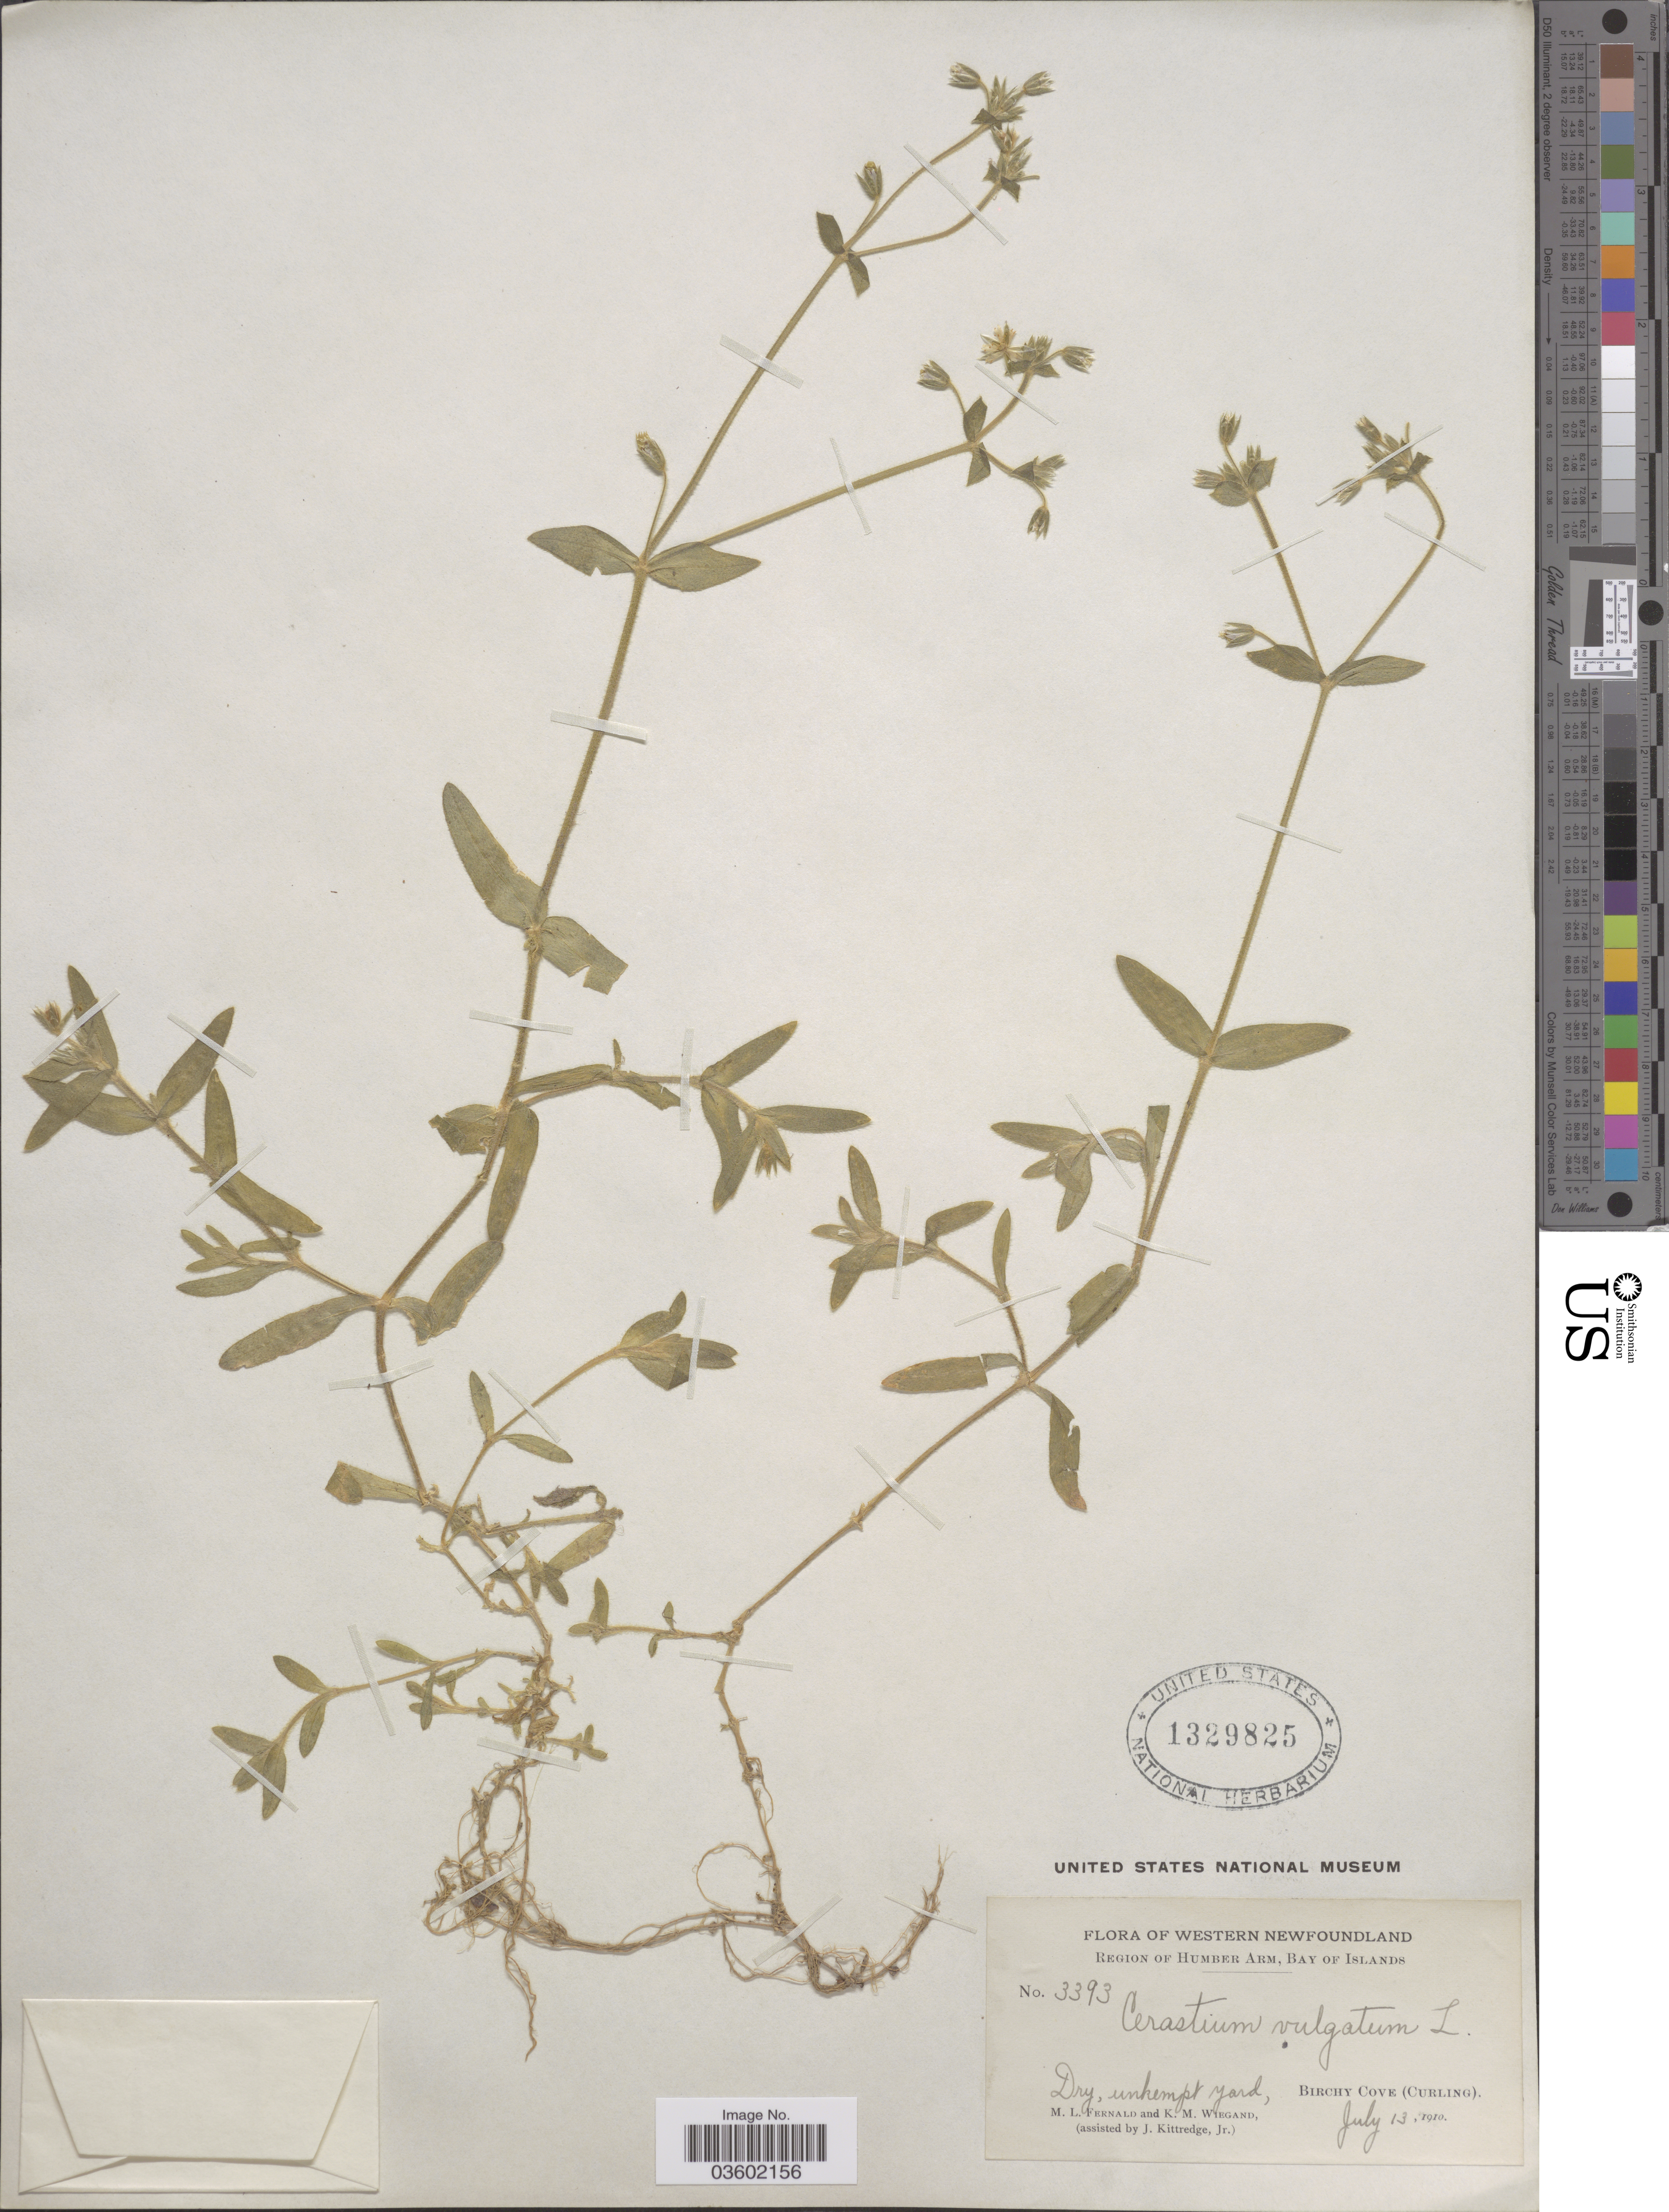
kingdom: Plantae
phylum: Tracheophyta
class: Magnoliopsida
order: Caryophyllales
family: Caryophyllaceae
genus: Cerastium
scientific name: Cerastium vulgatum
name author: L.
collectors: M. L. Fernald, K. M. Wiegand & J. Kittredge Jr.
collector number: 3393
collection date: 1910-07-13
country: Canada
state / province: Newfoundland and Labrador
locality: Western Newfoundland. Birchy Cove (Curling).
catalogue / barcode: US 1329825